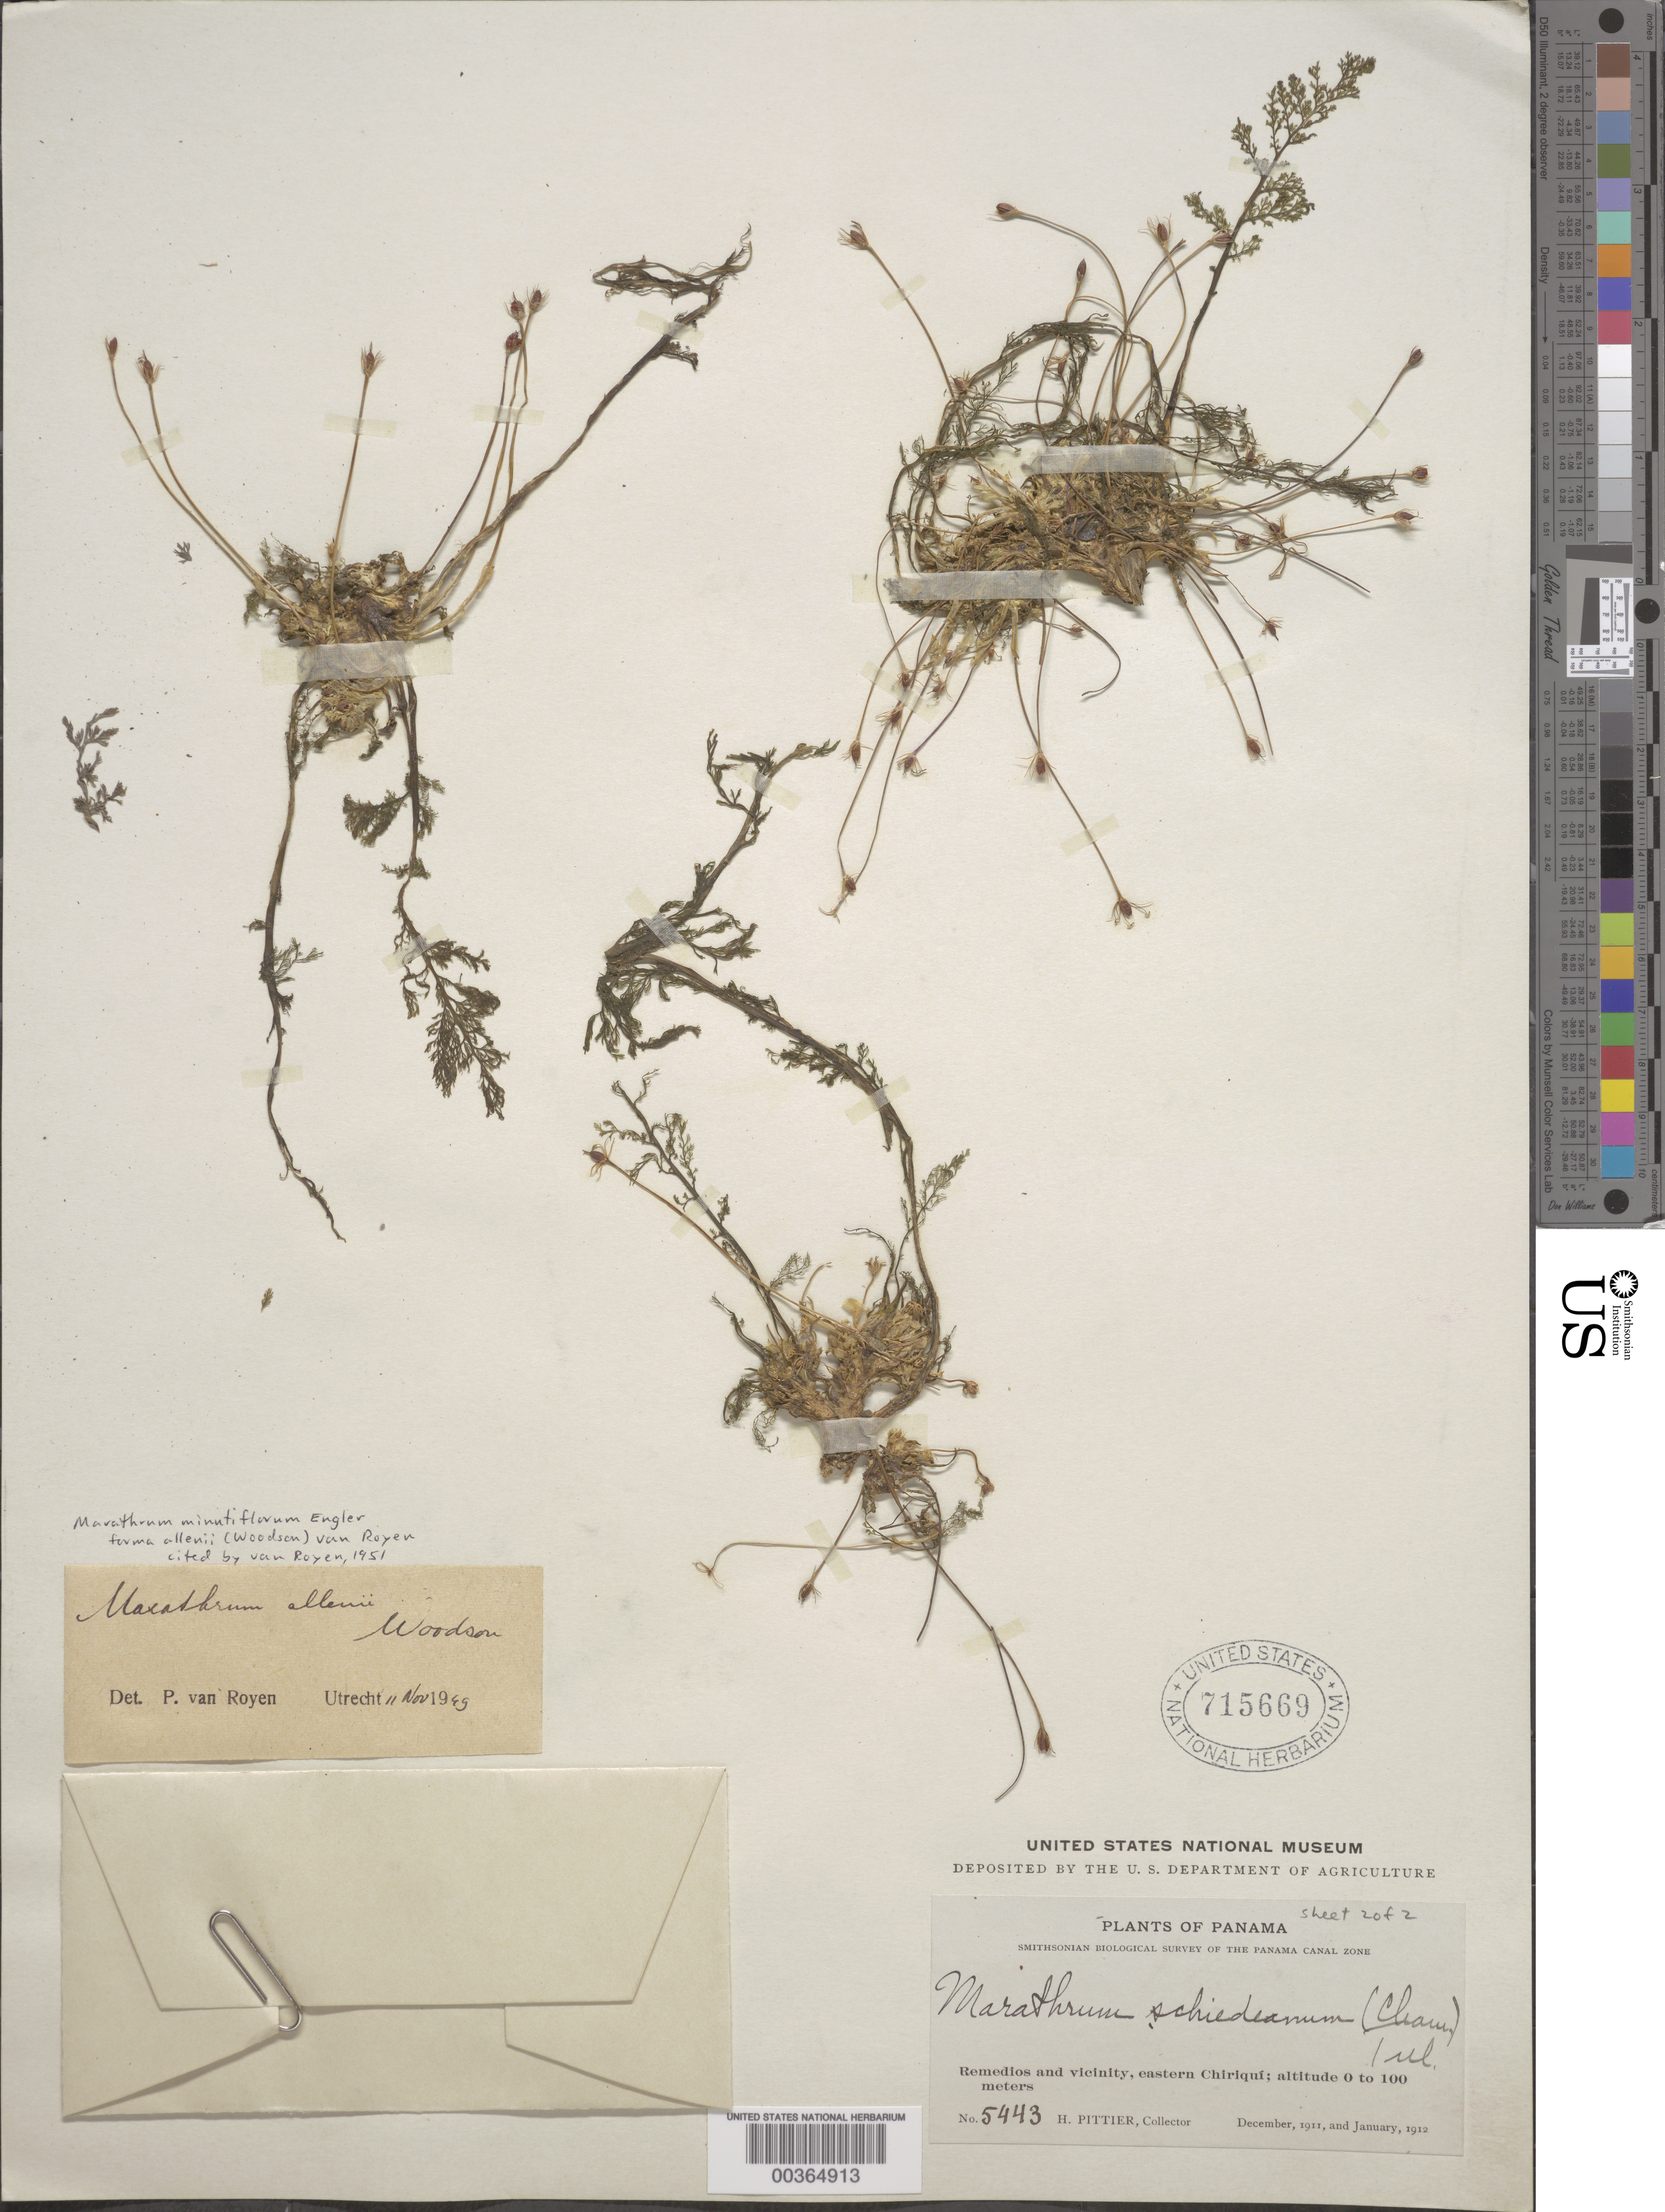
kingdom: Plantae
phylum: Tracheophyta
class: Magnoliopsida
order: Malpighiales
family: Podostemaceae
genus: Marathrum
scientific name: Marathrum minutiflorum f. allenii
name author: (Woodson) P. Royen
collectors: H. F. Pittier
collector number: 5443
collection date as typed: Dec 1911 to -- Jan 1912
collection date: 1911-12/1912-01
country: Panama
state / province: Chiriquí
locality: Remedios and vicinity, eastern Chiriquí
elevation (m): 0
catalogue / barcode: US 715669